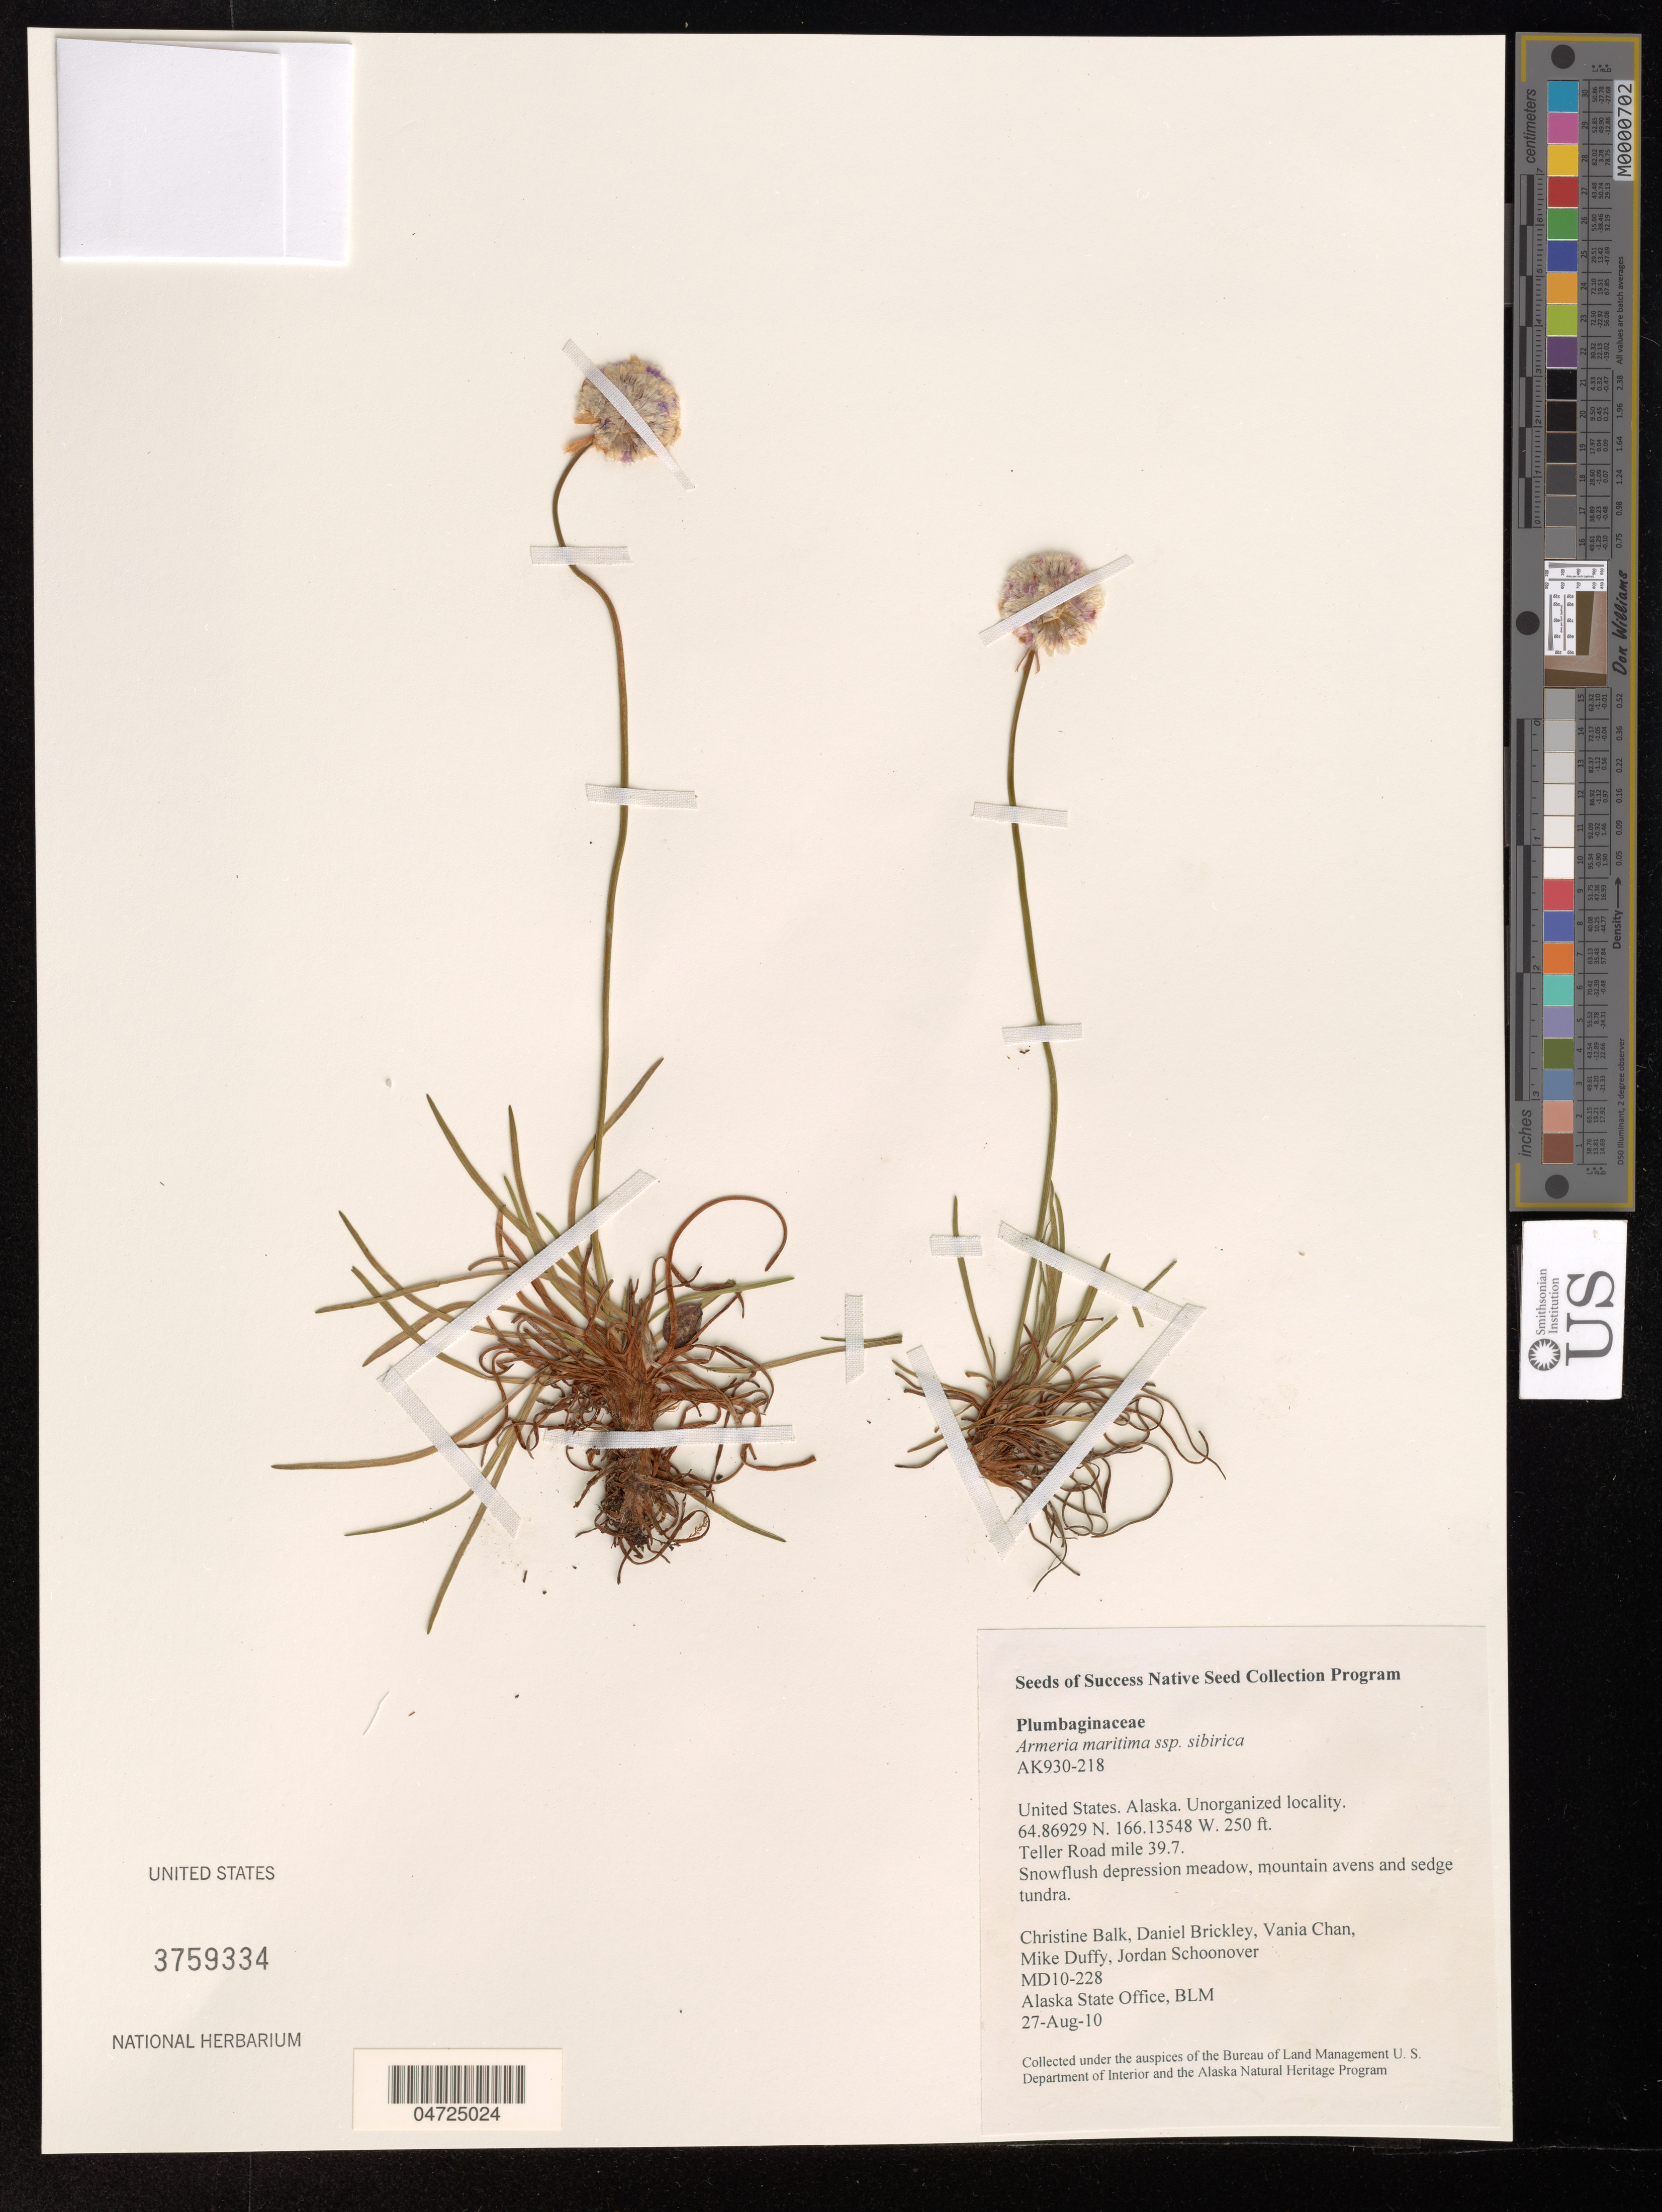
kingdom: Plantae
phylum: Tracheophyta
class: Magnoliopsida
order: Caryophyllales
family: Plumbaginaceae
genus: Armeria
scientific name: Armeria maritima subsp. sibirica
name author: (Turcz. ex Boiss.) Nyman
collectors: C. Balk, D. Brickley, V. Chan & M. Duffy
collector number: MD10-228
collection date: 2010-08-27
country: United States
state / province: Alaska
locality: Teller Road mile 39.7.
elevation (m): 76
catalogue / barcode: US 3759334